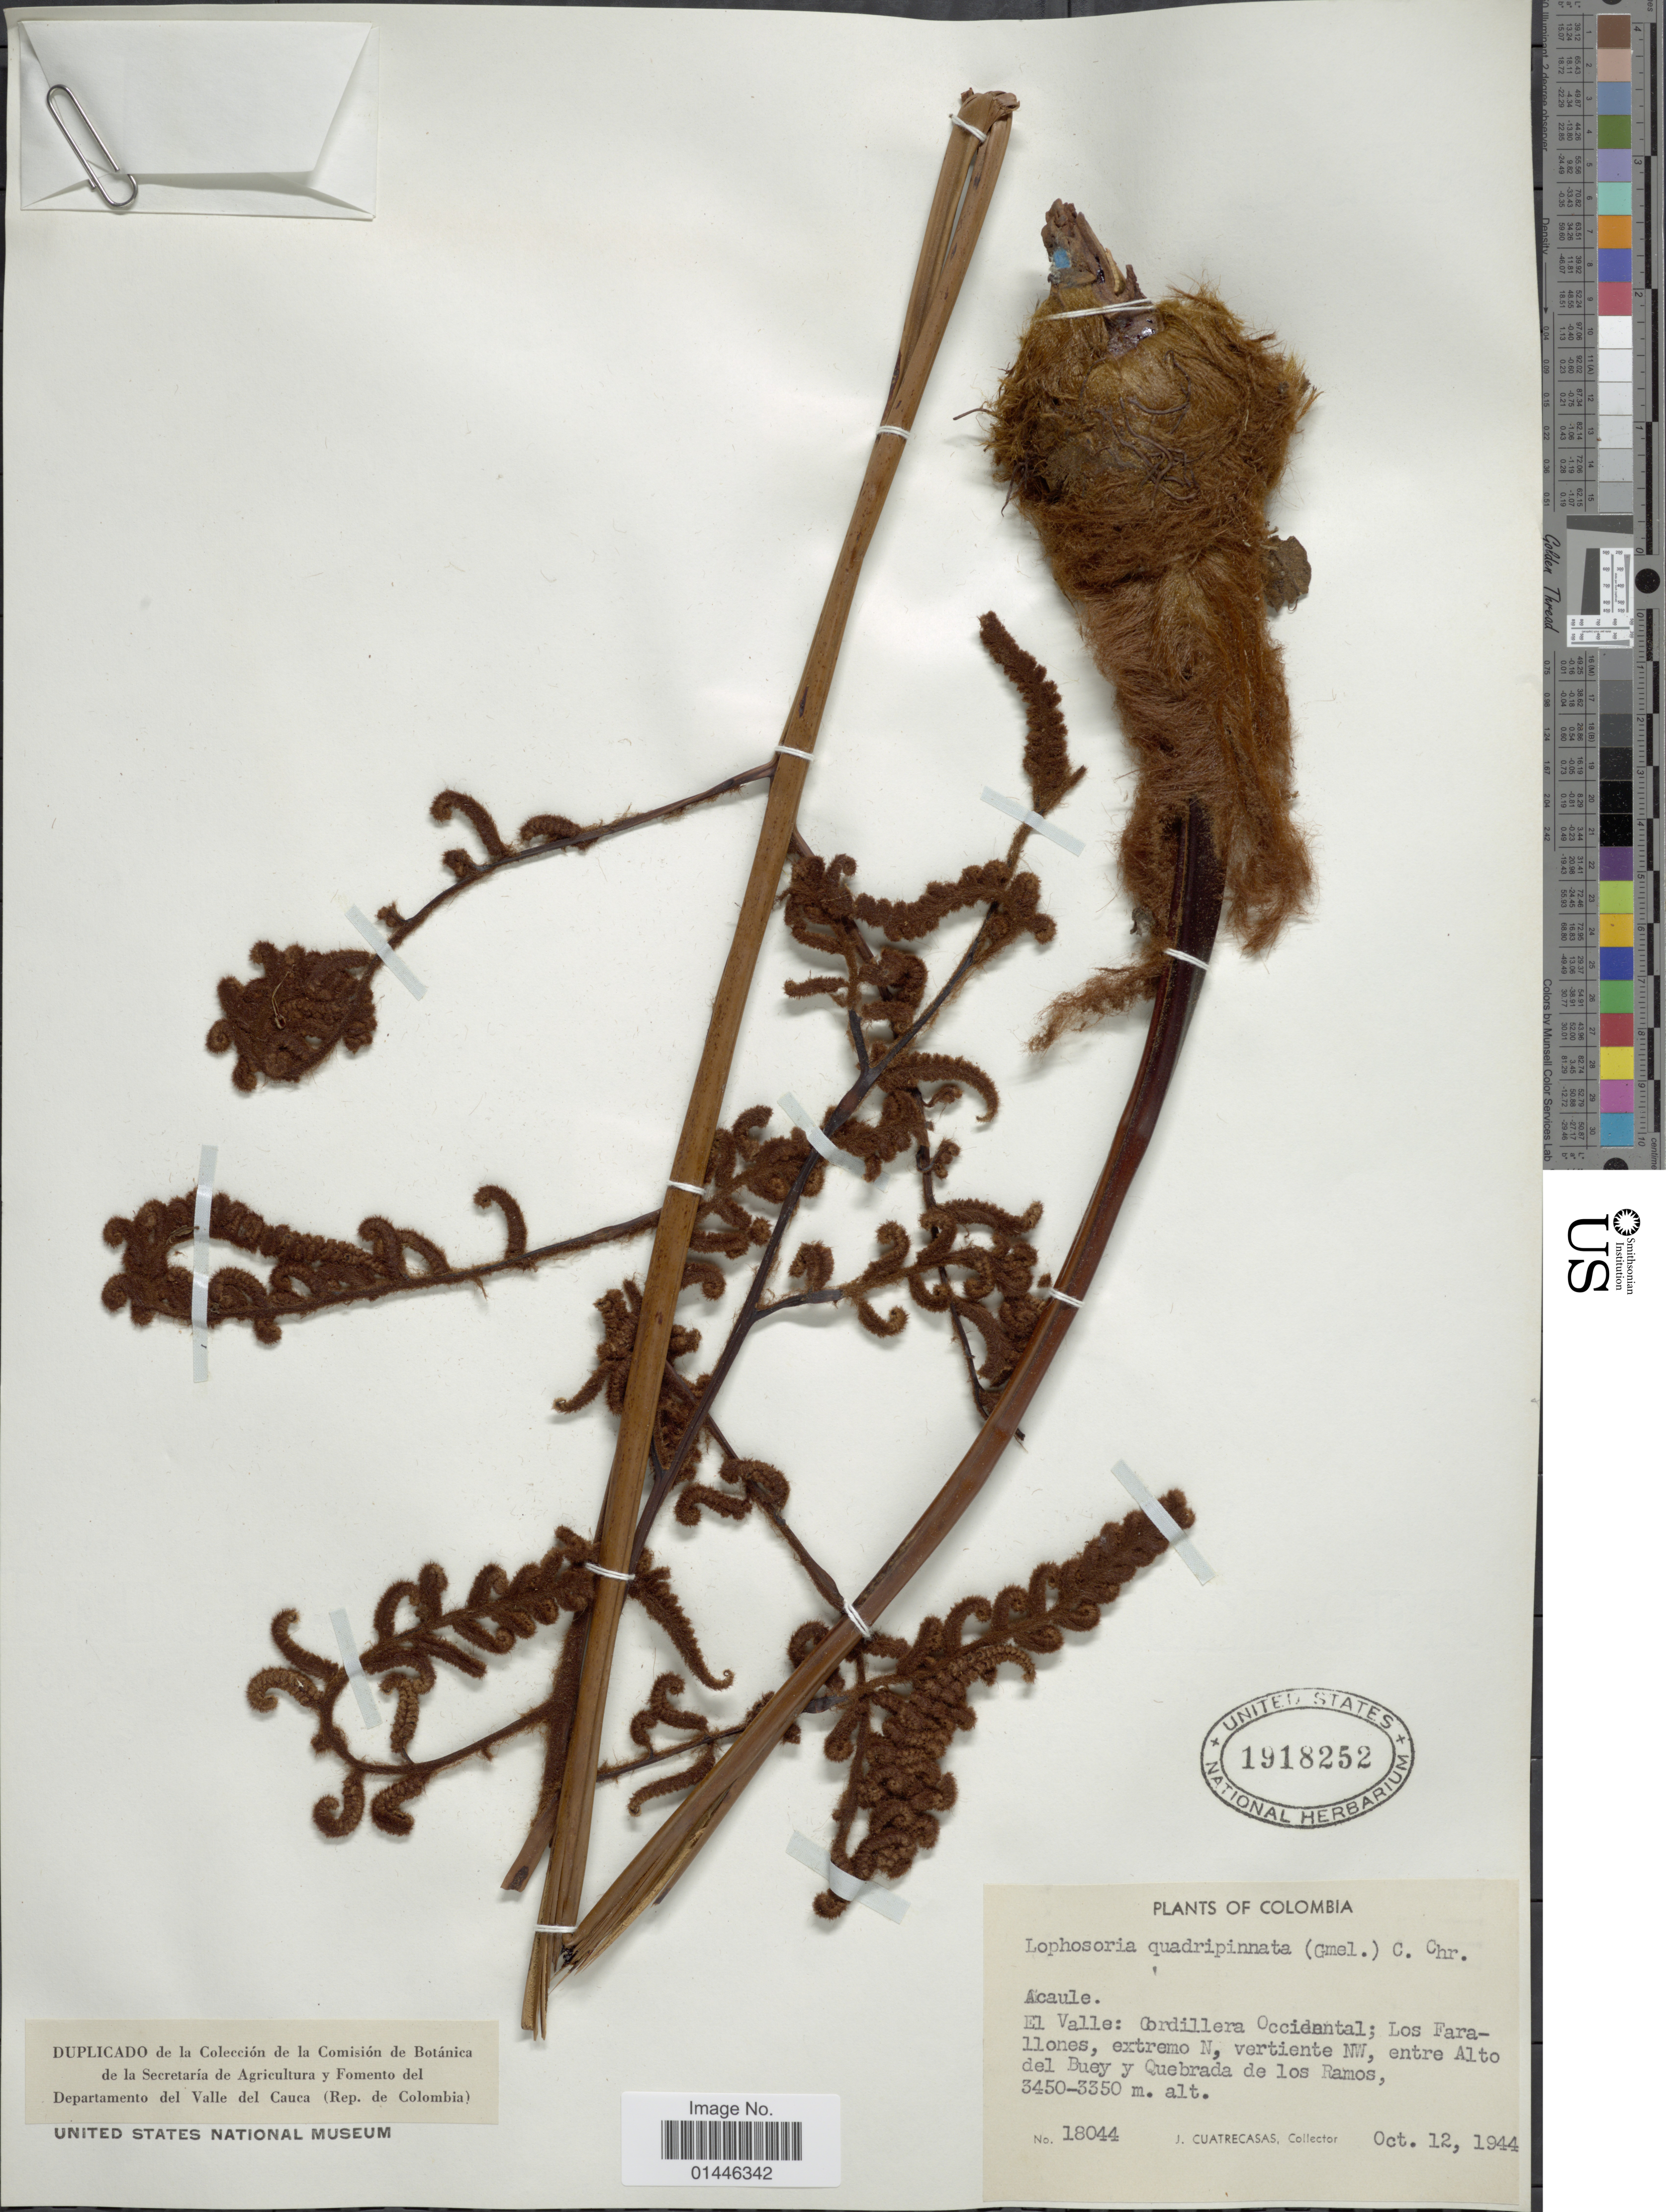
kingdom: Plantae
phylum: Tracheophyta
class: Polypodiopsida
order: Cyatheales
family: Dicksoniaceae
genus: Lophosoria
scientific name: Lophosoria quadripinnata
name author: (J.F. Gmel.) C. Chr.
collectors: J. Cuatrecasas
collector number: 18044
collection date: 1944-10-12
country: Colombia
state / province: Valle del Cauca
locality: El Valle: Cordillera Occidental; Los Farallones, extremo N, vertiente NW, entre Alto del Buey y Quebrada de los Ramos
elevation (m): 3350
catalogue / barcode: US 1918252